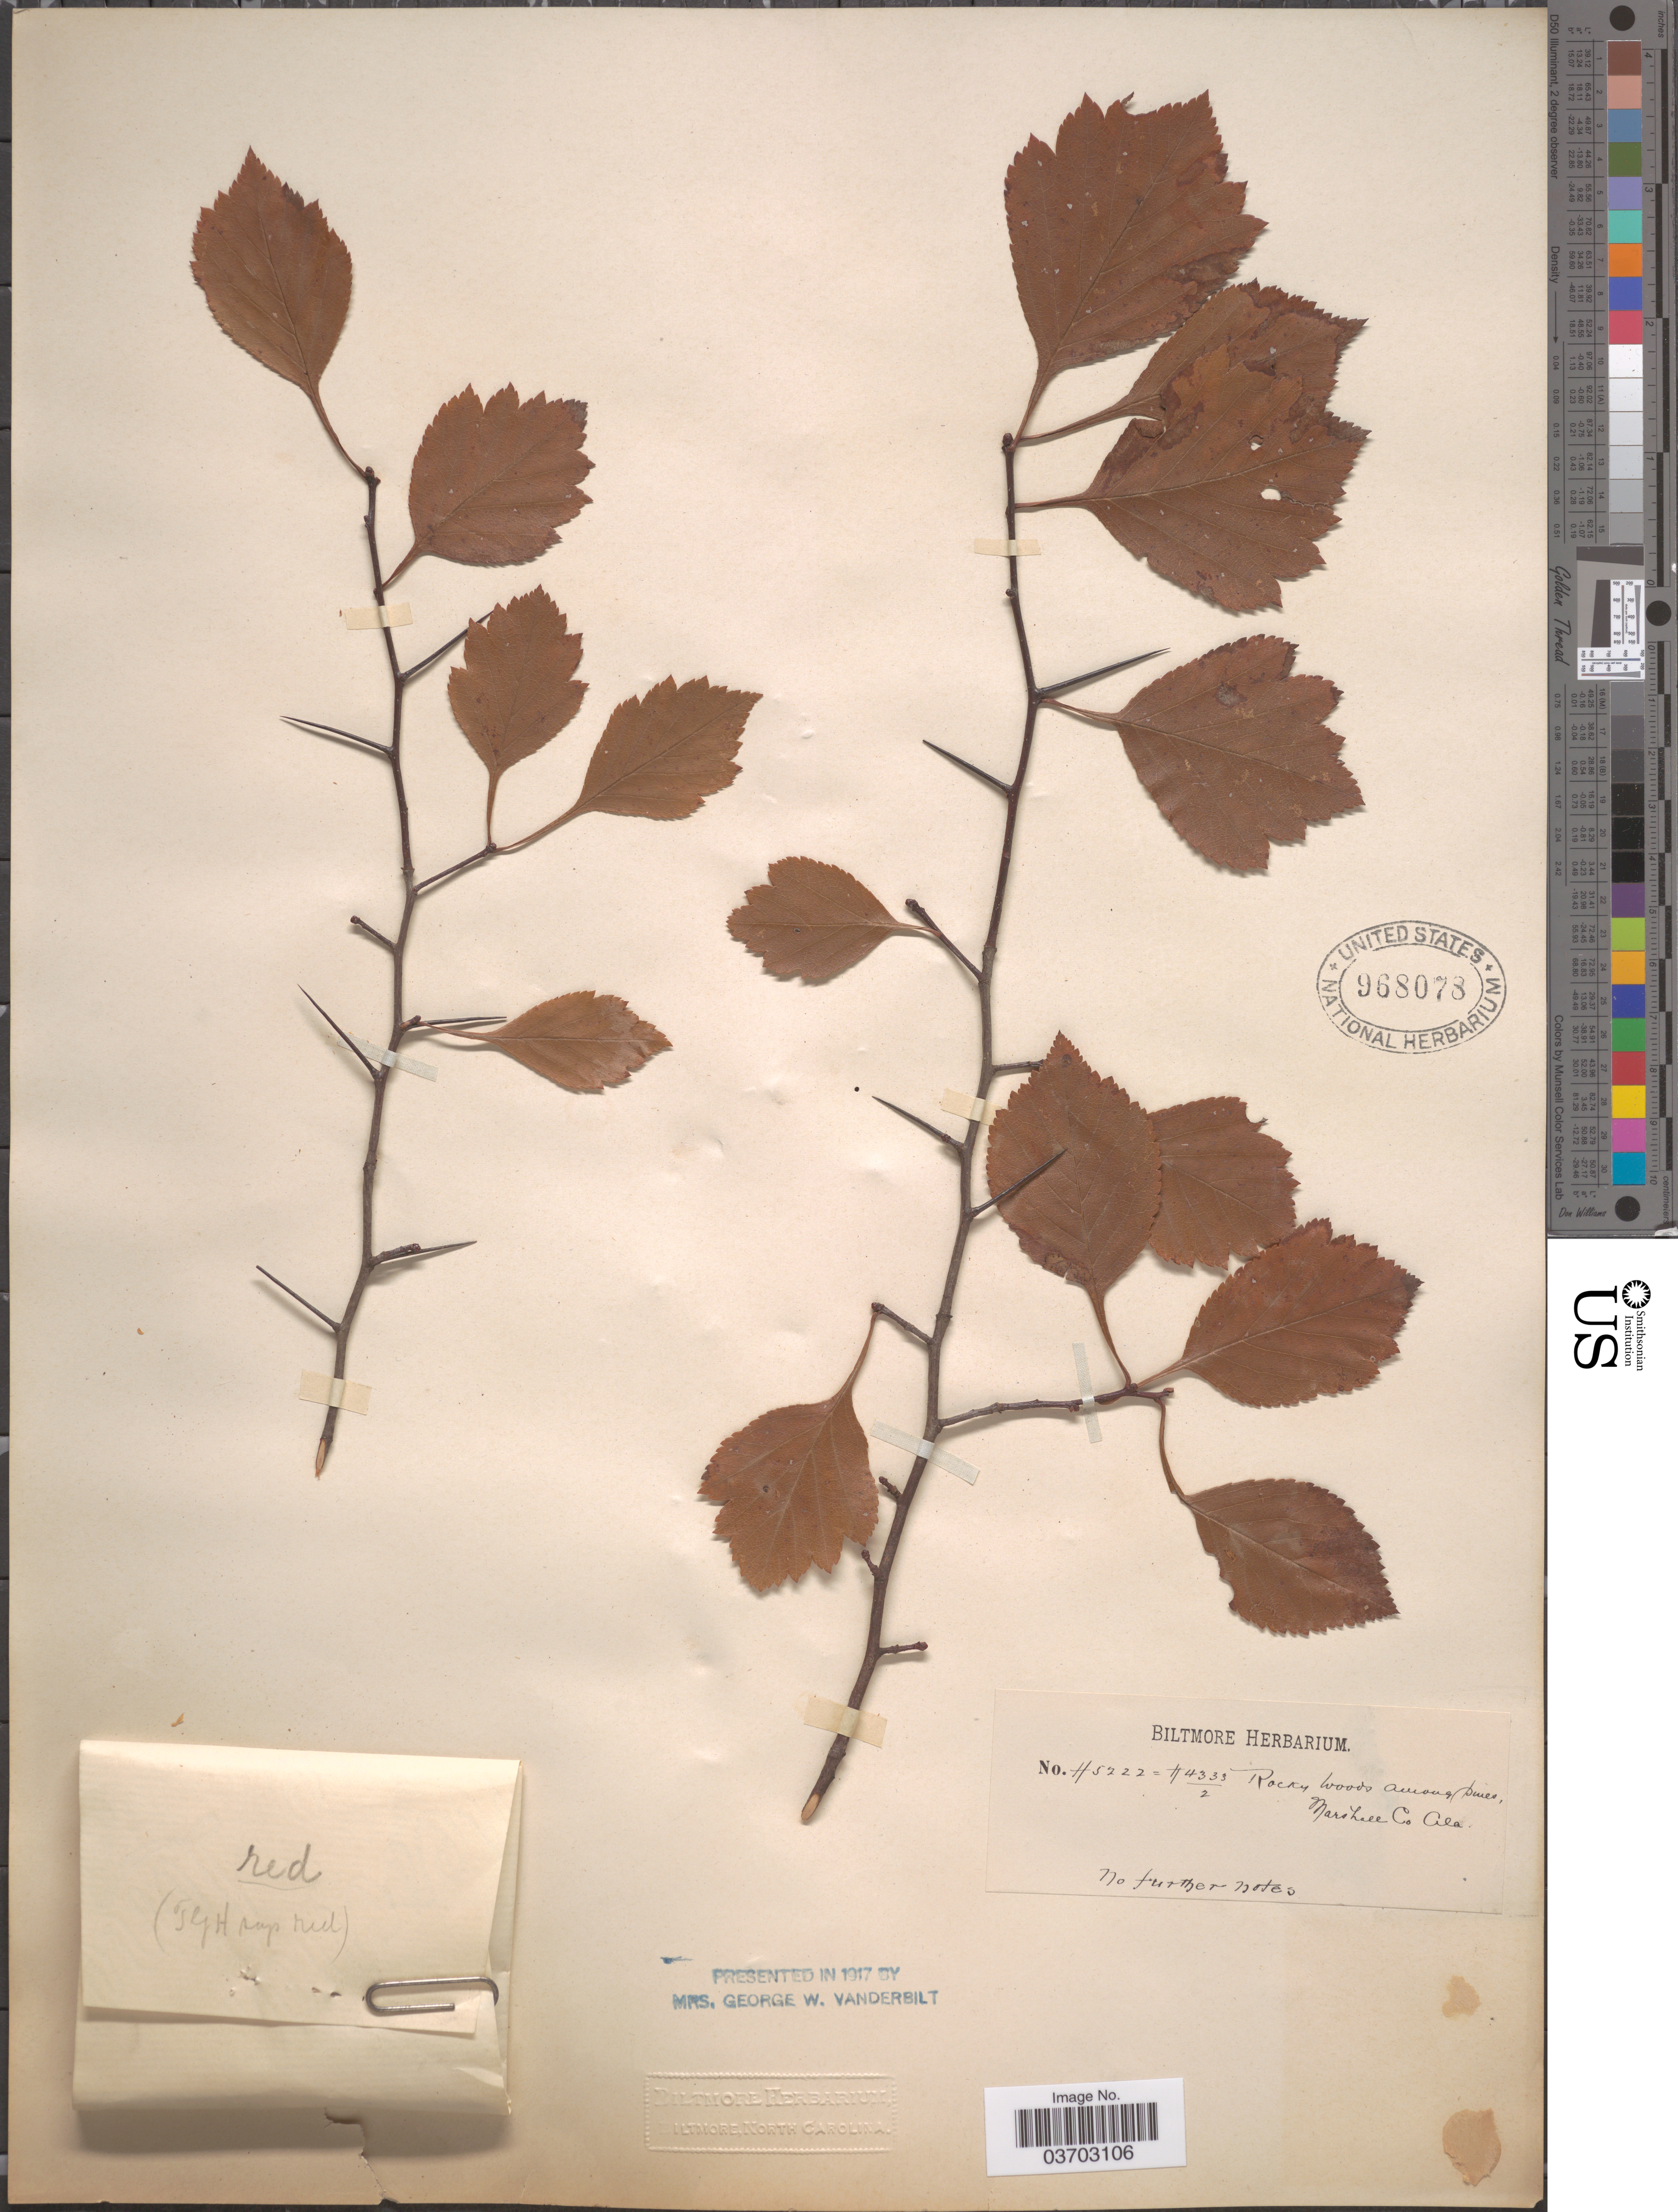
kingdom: Plantae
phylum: Tracheophyta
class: Magnoliopsida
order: Rosales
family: Rosaceae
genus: Crataegus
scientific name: Crataegus sp.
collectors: ex herb. Biltmore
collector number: H5222=H4333*/2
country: United States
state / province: Alabama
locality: Marshall Co.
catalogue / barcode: US 968078